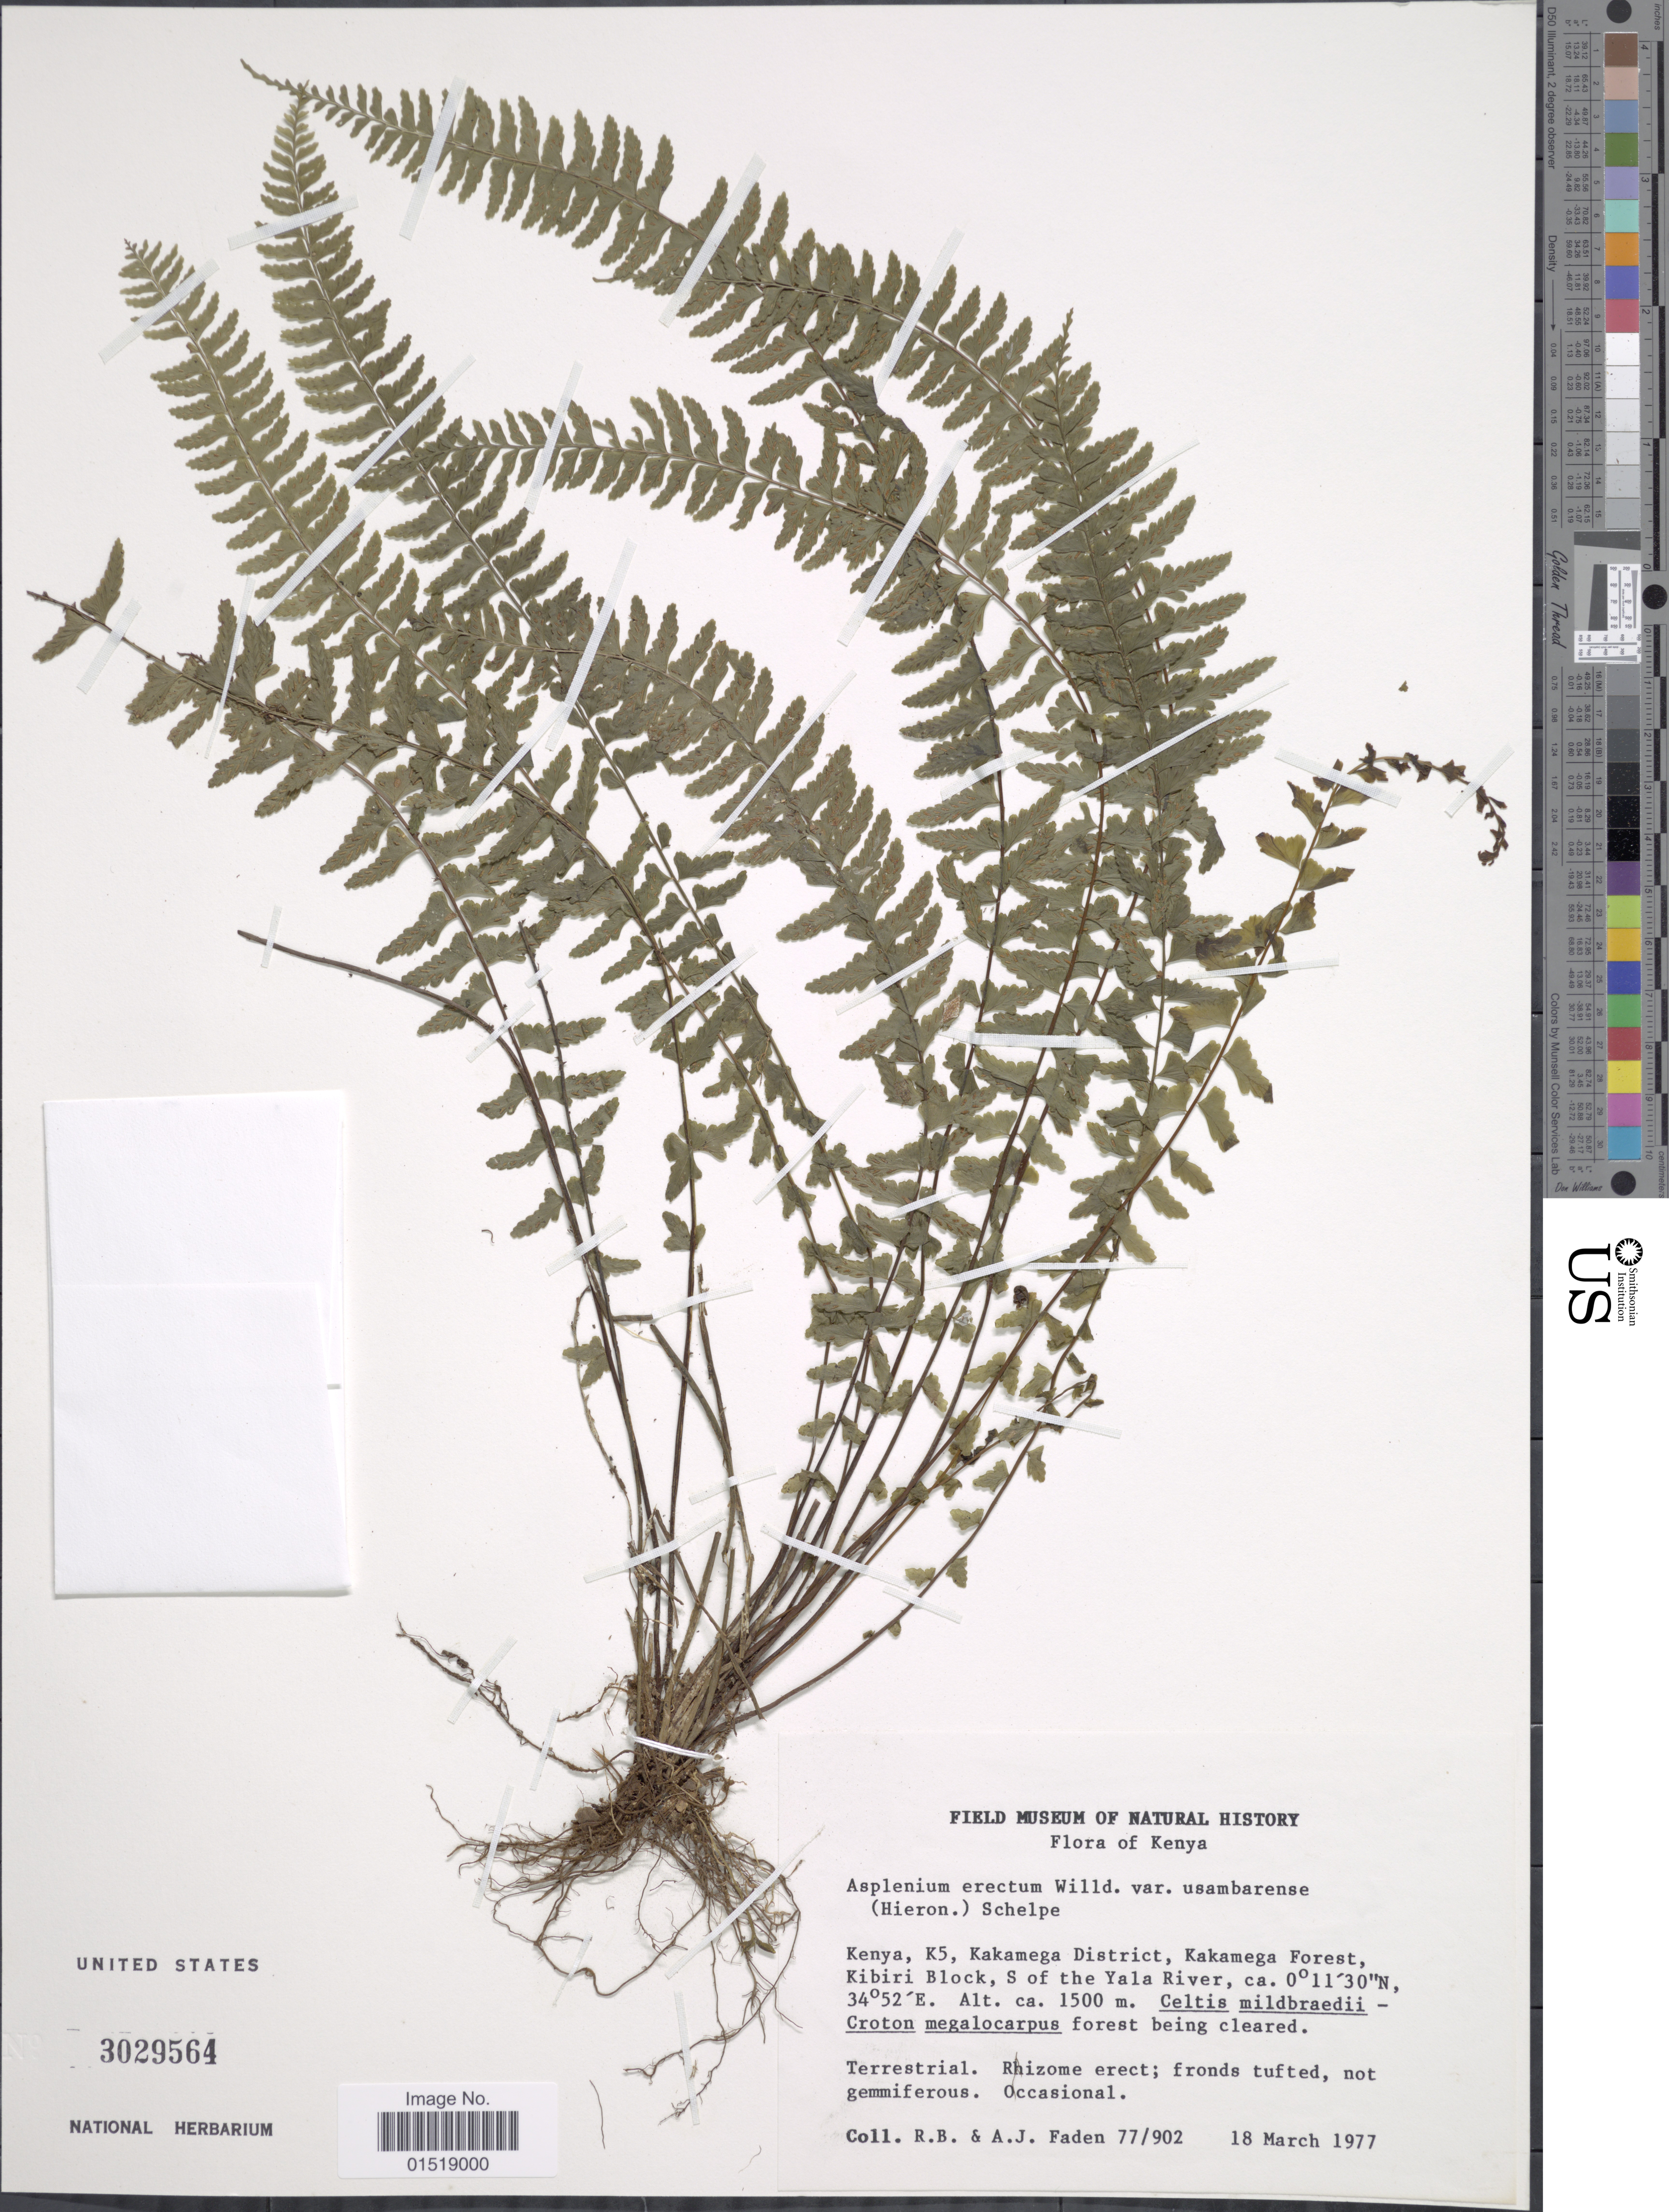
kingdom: Plantae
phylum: Tracheophyta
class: Polypodiopsida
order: Polypodiales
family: Aspleniaceae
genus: Asplenium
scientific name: Asplenium erectum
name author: Bory ex Willd.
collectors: R. B. Faden & A. J. Faden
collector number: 77/902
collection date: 1977-03-18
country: Kenya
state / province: Kakamega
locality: Kenya, K5, Kakamega District, Kakamega Forest, Kibiri Block, S of the Yala River.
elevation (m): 1500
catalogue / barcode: US 3029564